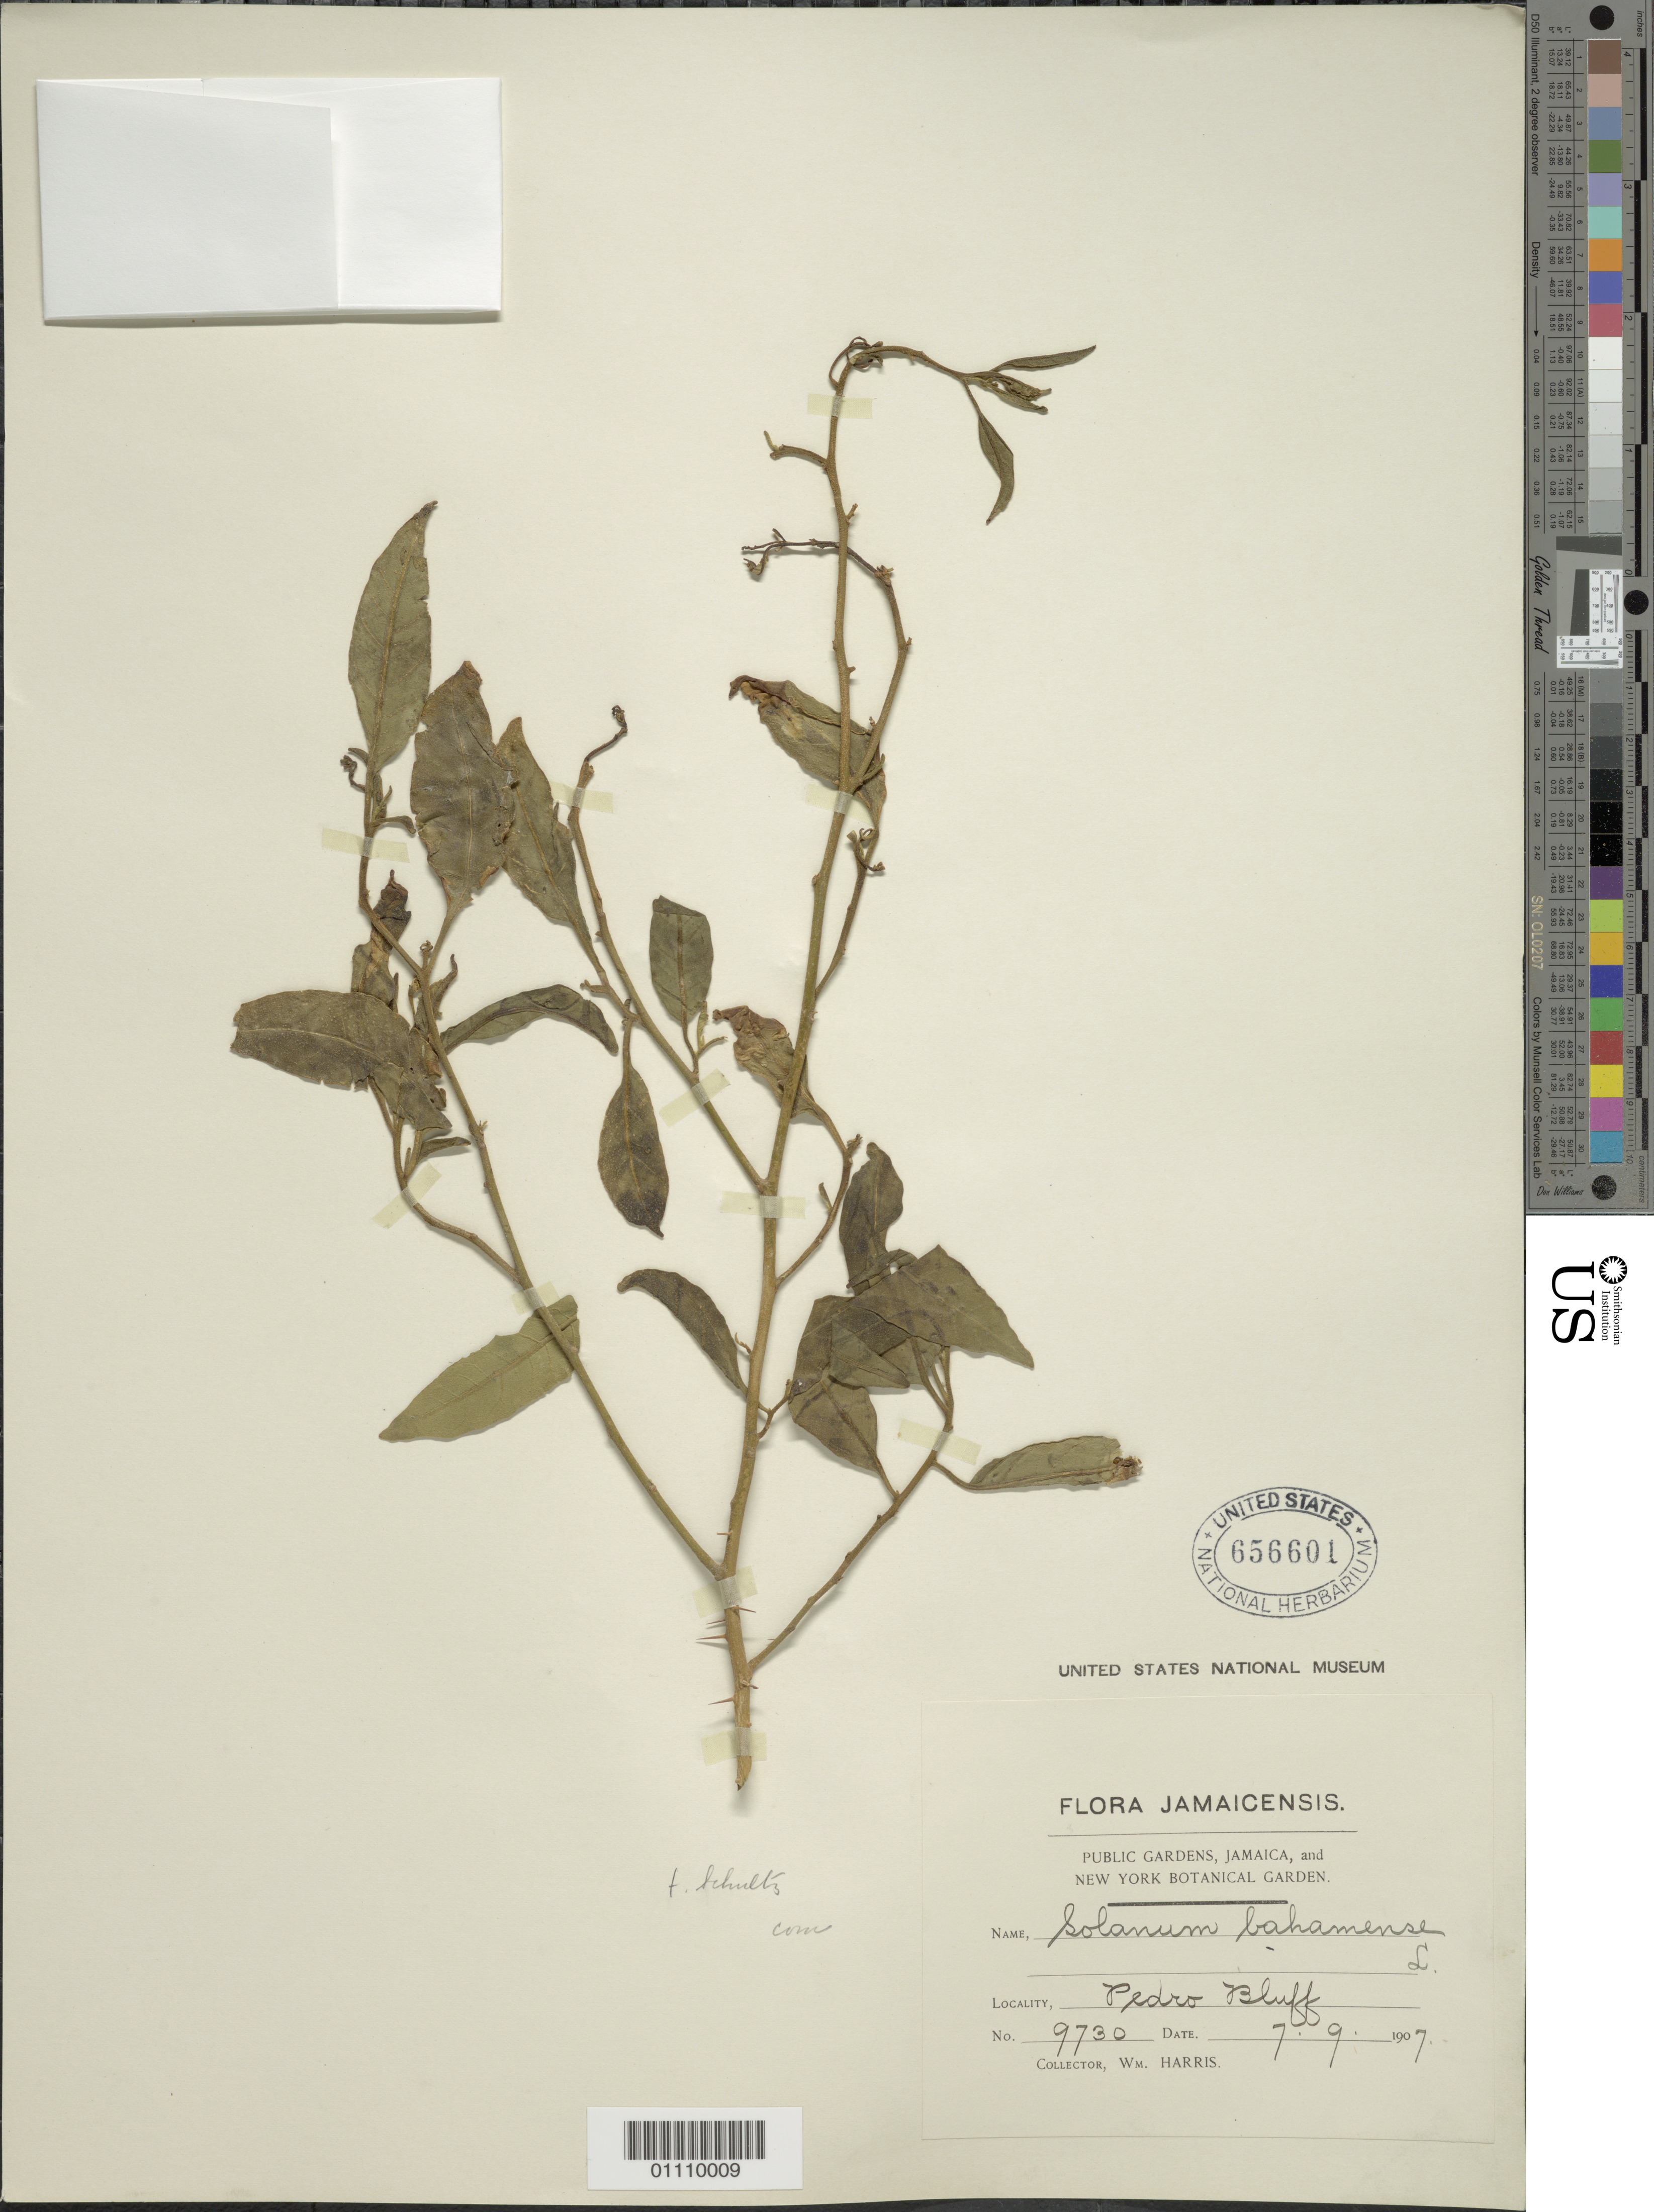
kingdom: Plantae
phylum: Tracheophyta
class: Magnoliopsida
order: Solanales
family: Solanaceae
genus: Solanum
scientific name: Solanum bahamense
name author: L.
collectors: W. H. Harris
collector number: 9730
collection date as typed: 07 Sep 1907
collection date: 1907-09-07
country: Jamaica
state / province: Saint Elizabeth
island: Jamaica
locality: Pedro Bluff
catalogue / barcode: US 656601